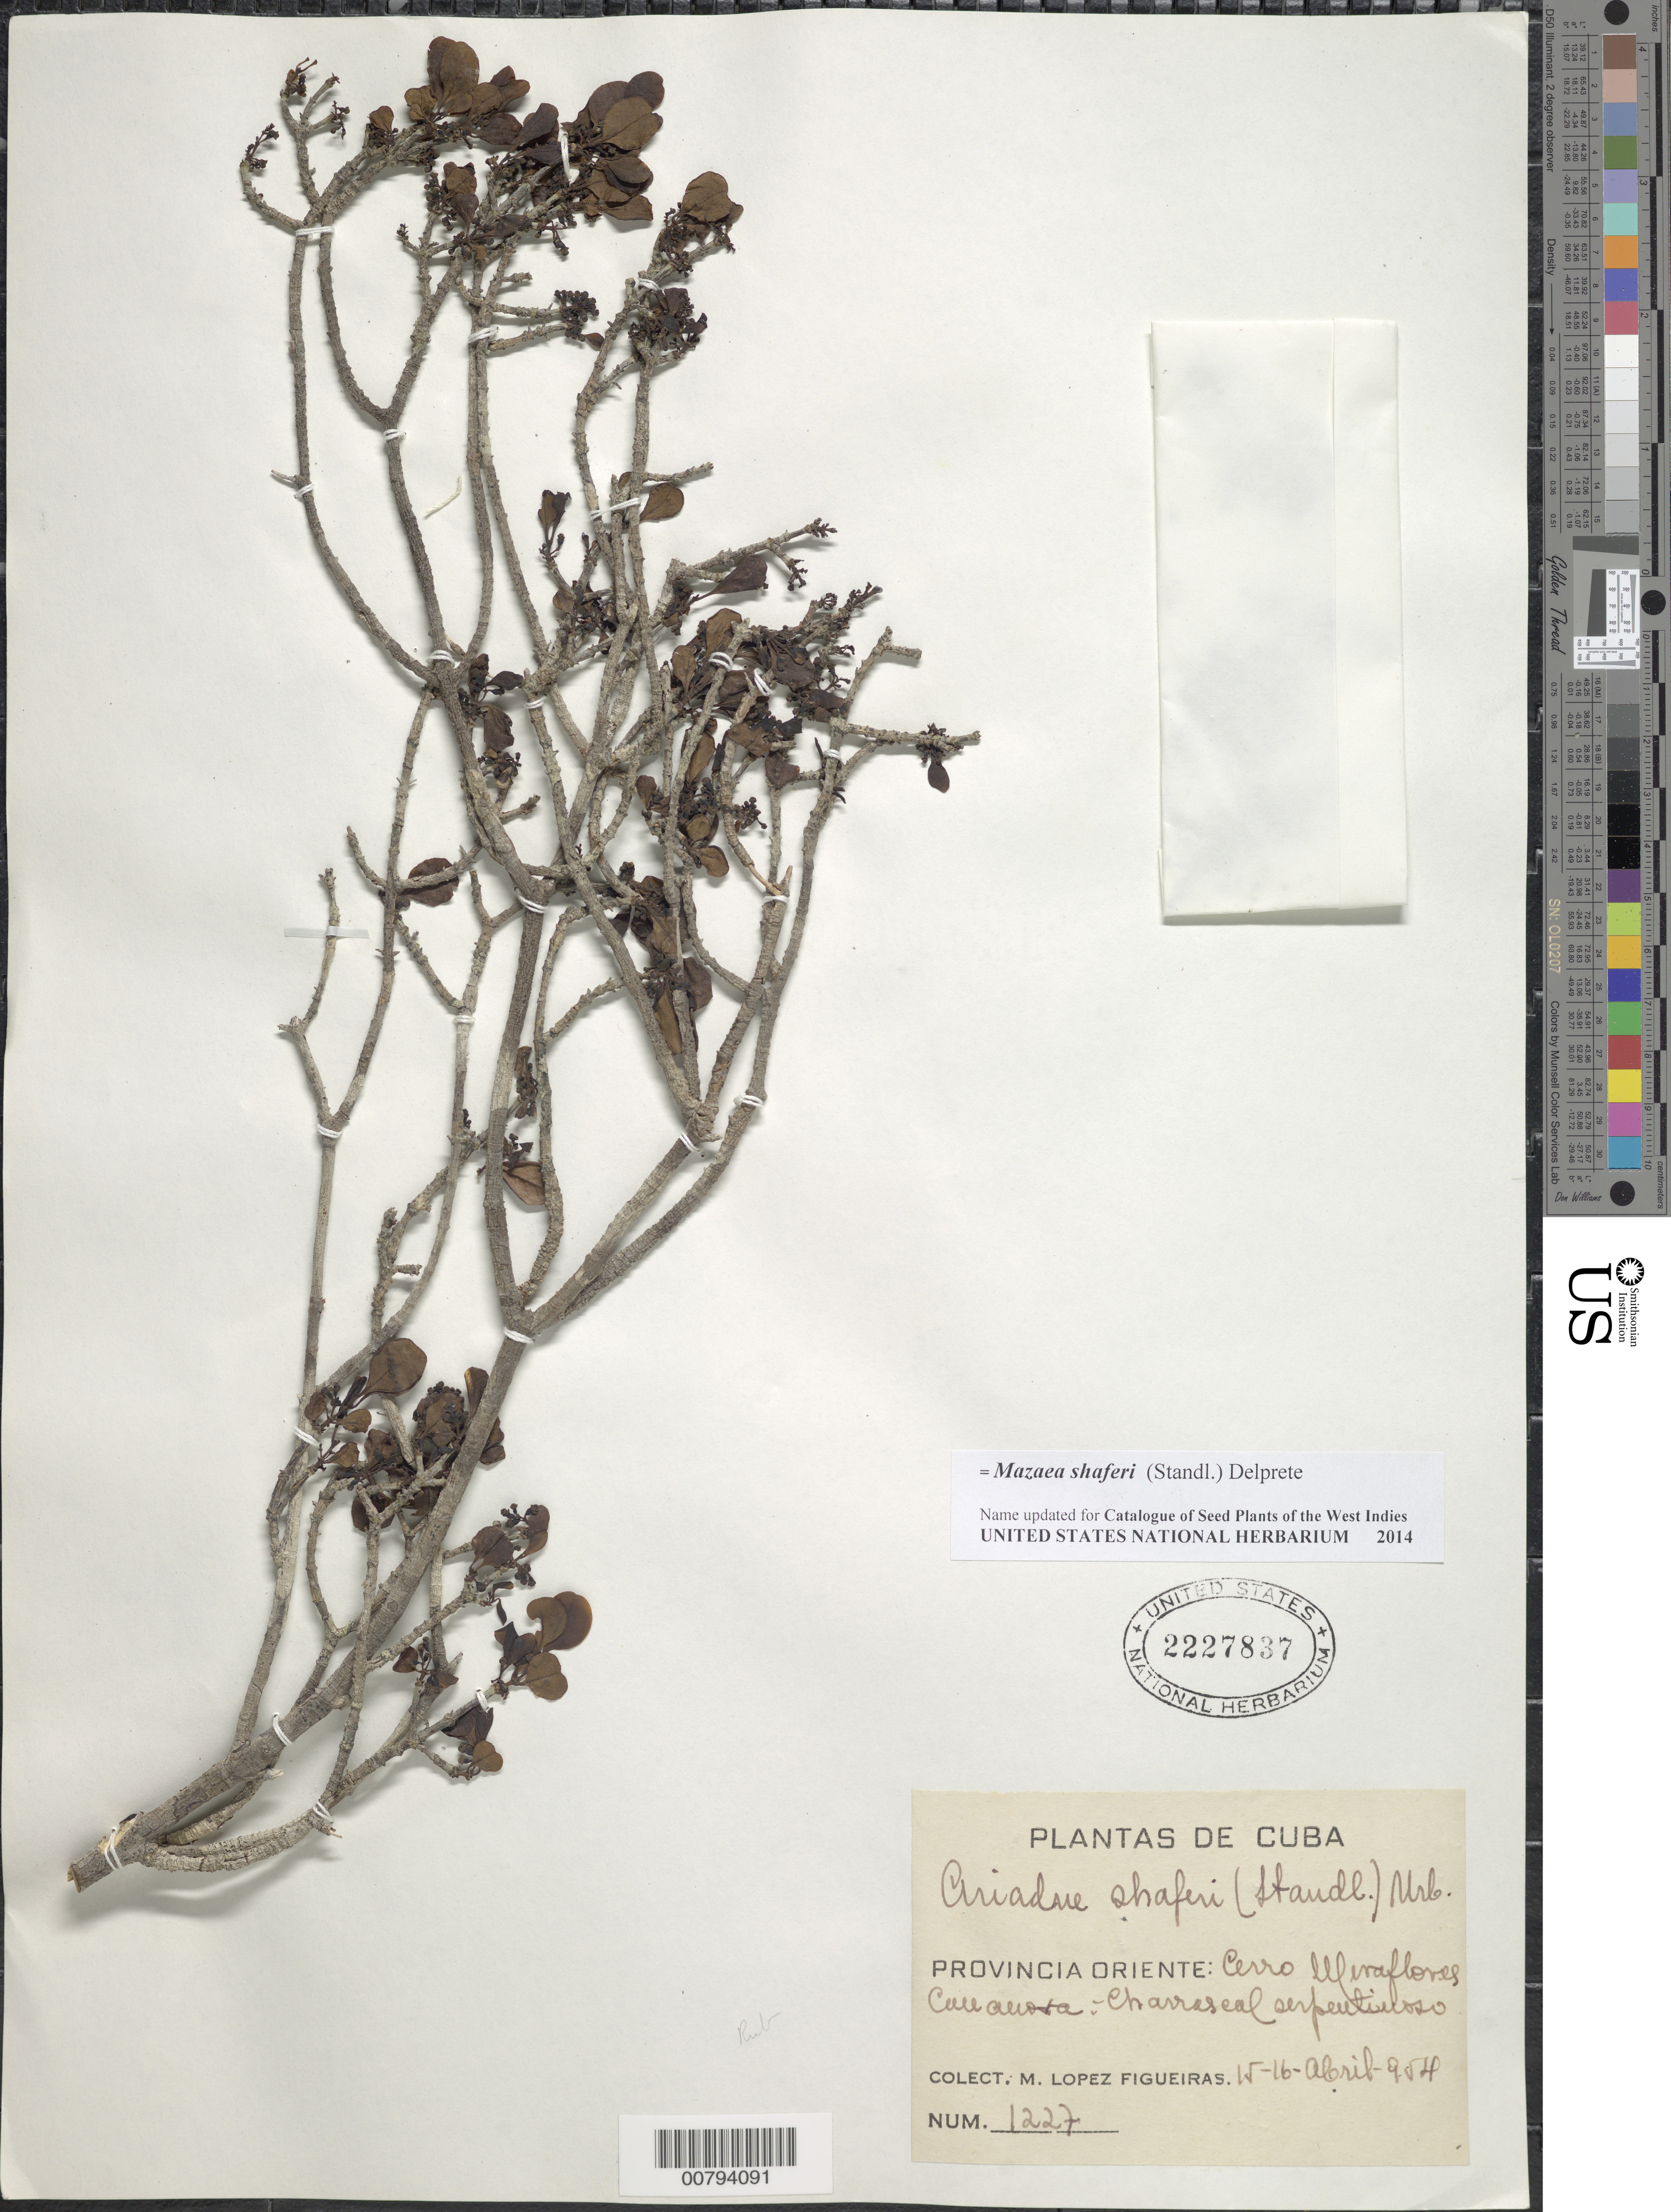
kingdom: Plantae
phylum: Tracheophyta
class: Magnoliopsida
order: Gentianales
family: Rubiaceae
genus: Mazaea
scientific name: Mazaea shaferi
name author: (Standl.) Delprete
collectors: M. López Figueiras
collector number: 1227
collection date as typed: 15 Apr 1954 and 16 Apr 1954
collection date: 1954-04-15,1954-04-16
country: Cuba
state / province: Oriente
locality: Cerro Uleraflores, Cau austa.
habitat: Charraseal serpentinoso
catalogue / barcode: US 2227837